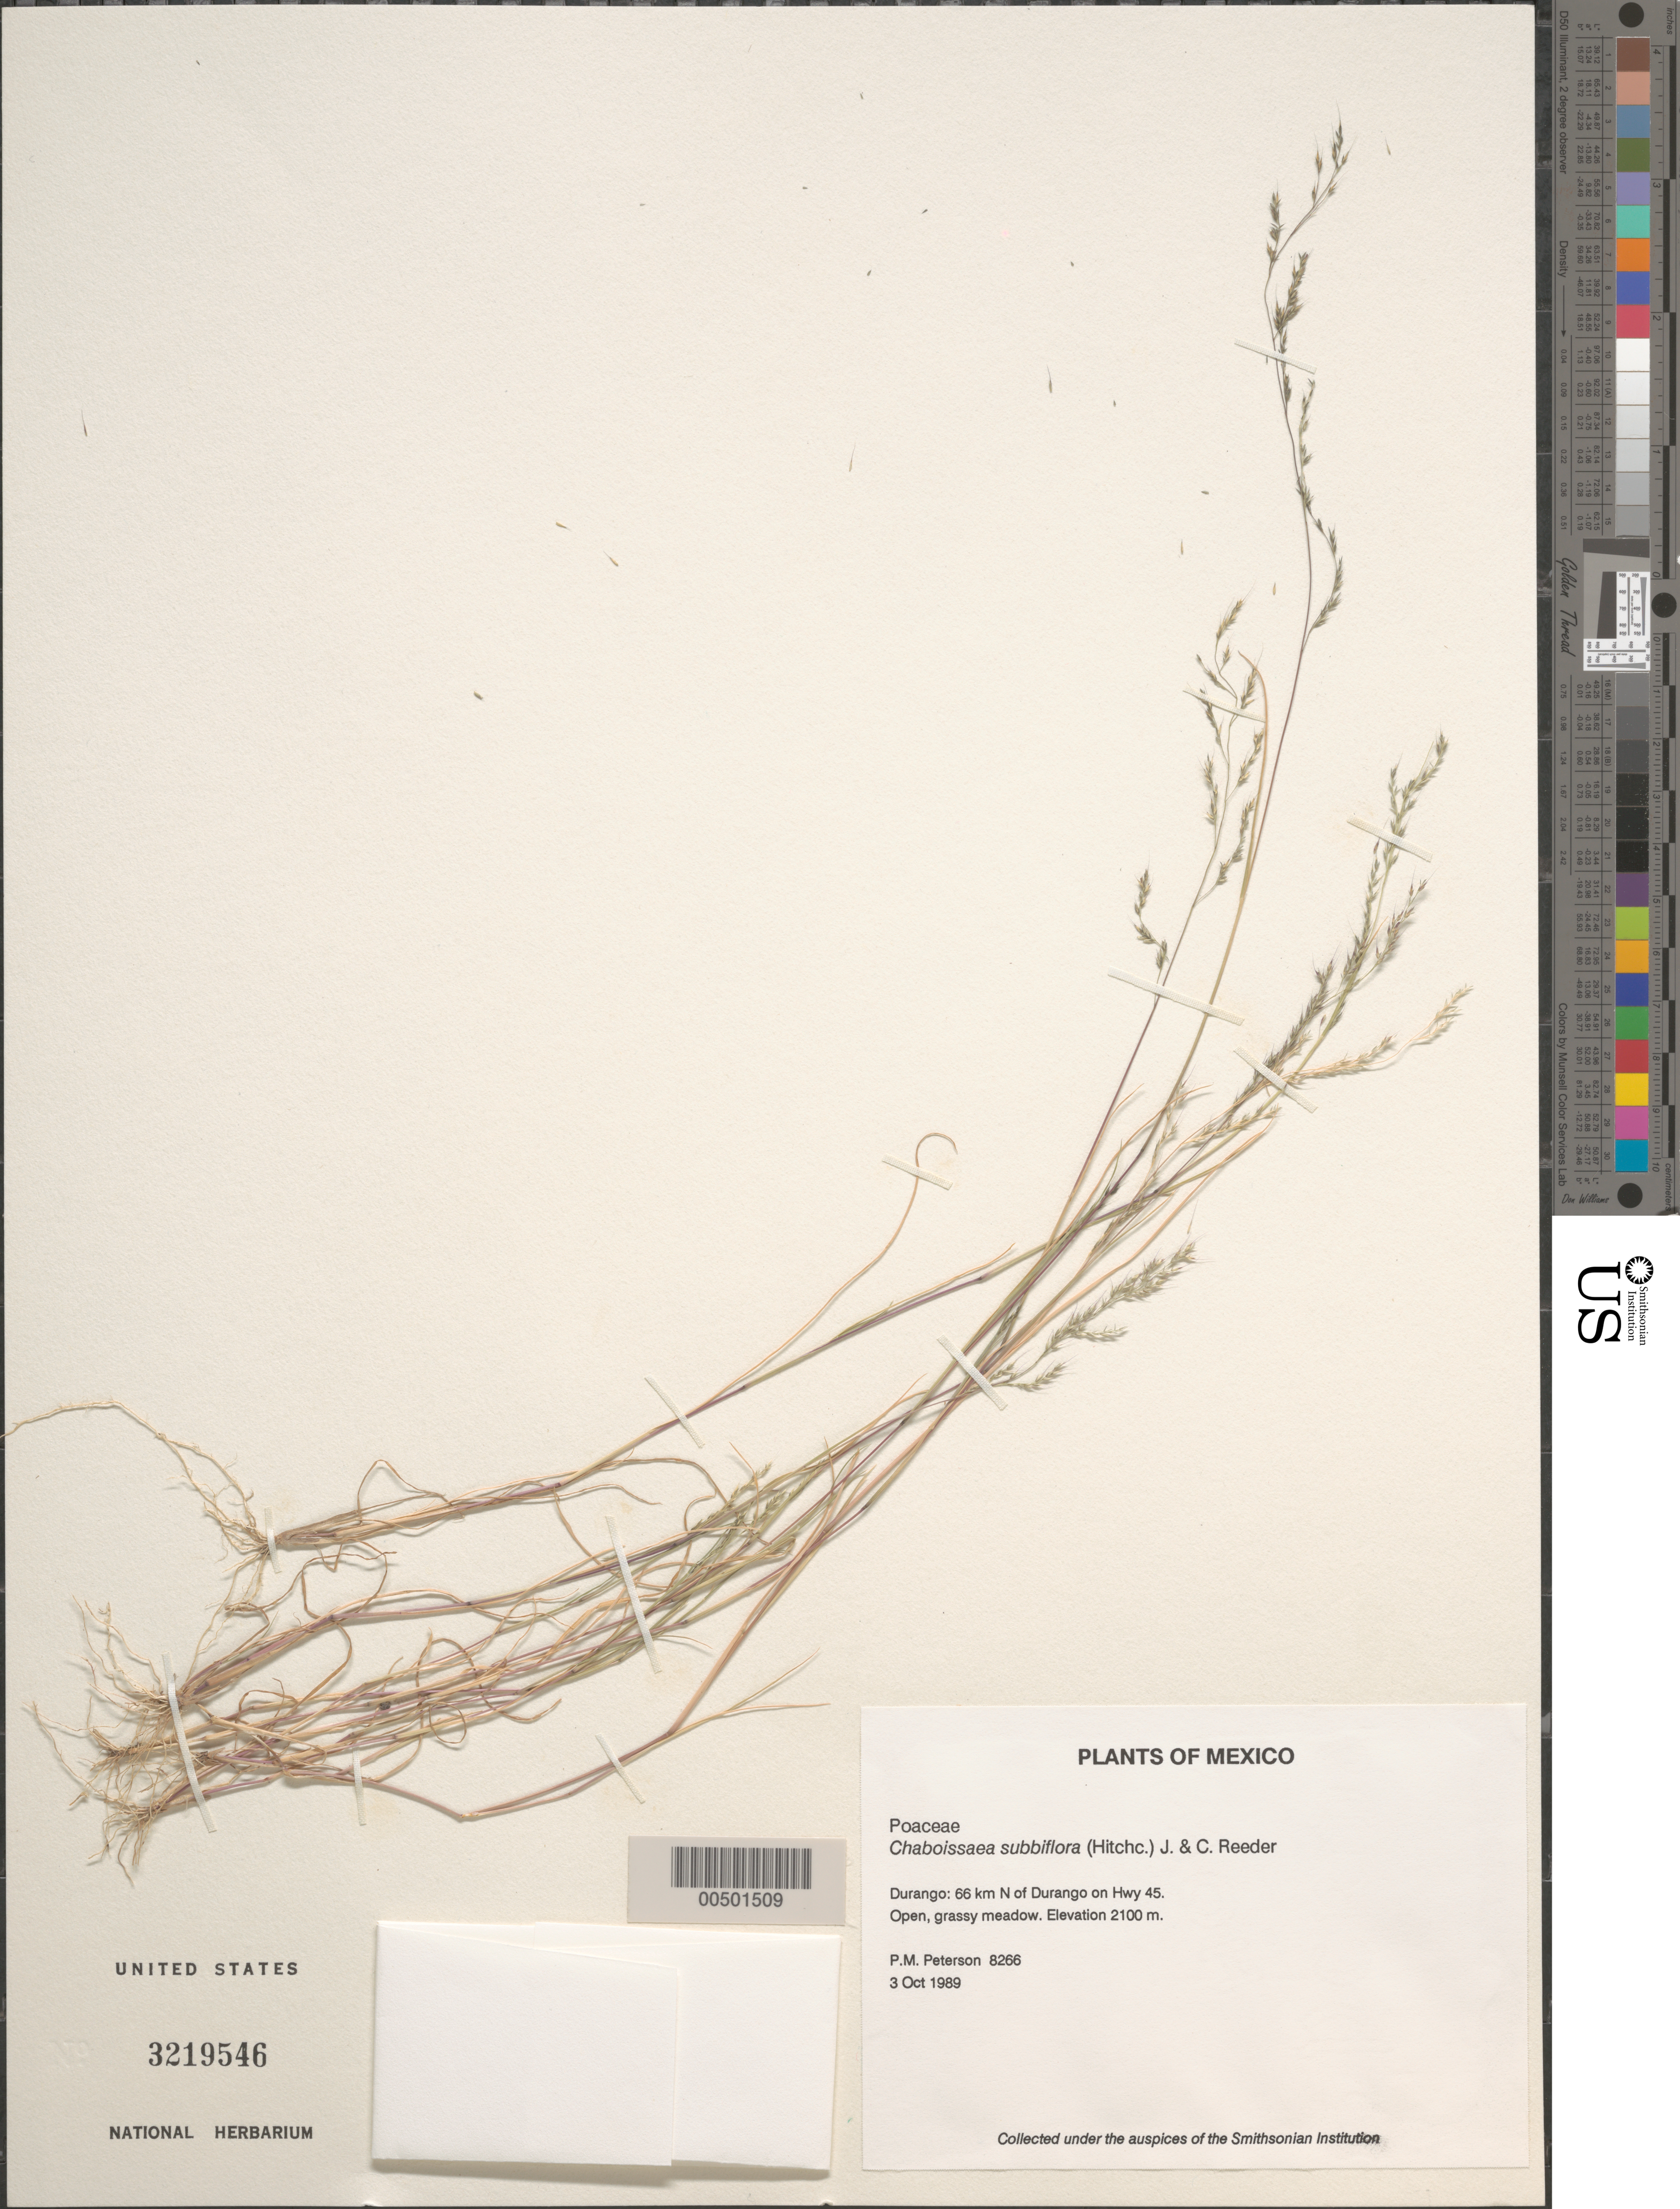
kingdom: Plantae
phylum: Tracheophyta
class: Liliopsida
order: Poales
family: Poaceae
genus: Chaboissaea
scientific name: Chaboissaea subbiflora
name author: (Hitchc.) Reeder & C. Reeder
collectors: P. M. Peterson & R. M. King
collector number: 08266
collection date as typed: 03 Oct 1989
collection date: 1989-10-03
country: Mexico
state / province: Durango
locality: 66 km N of Durango on Mex 45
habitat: Open, grassy meadow. Elevation 2100 m.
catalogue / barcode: US 3219546